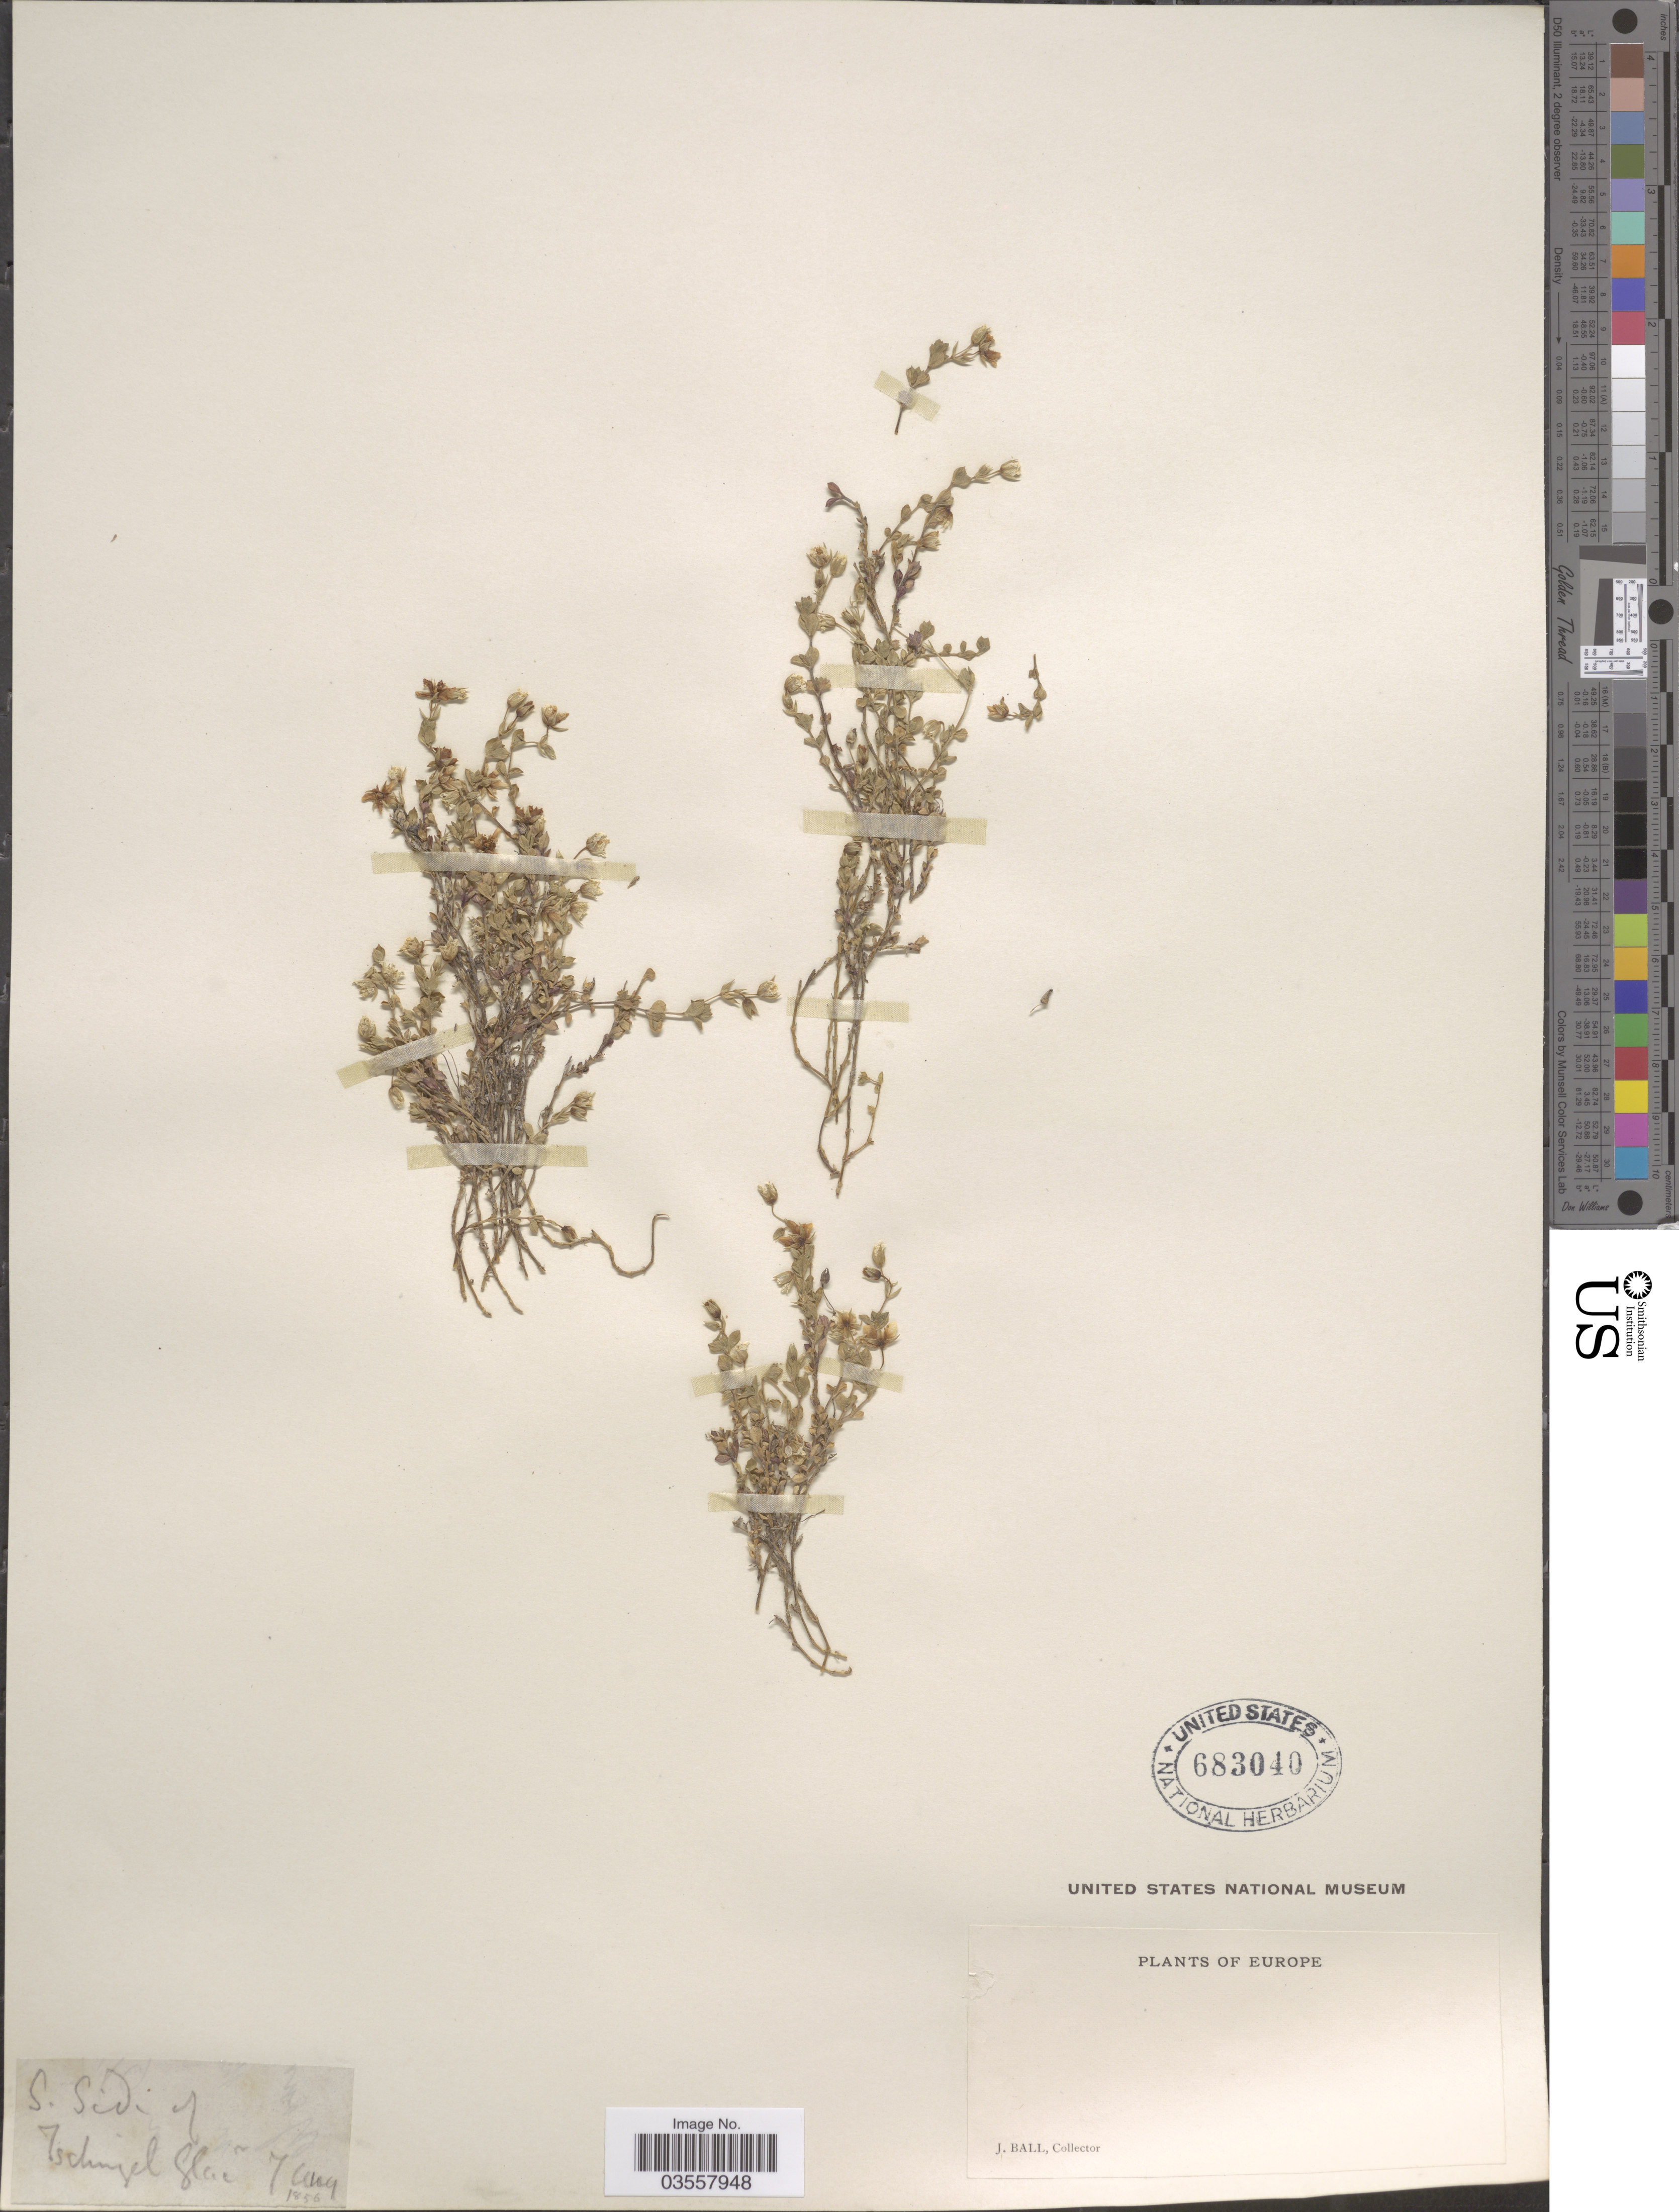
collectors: J. Ball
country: Switzerland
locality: Europe. S. Side of Tschingel Glac.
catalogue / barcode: US 683040